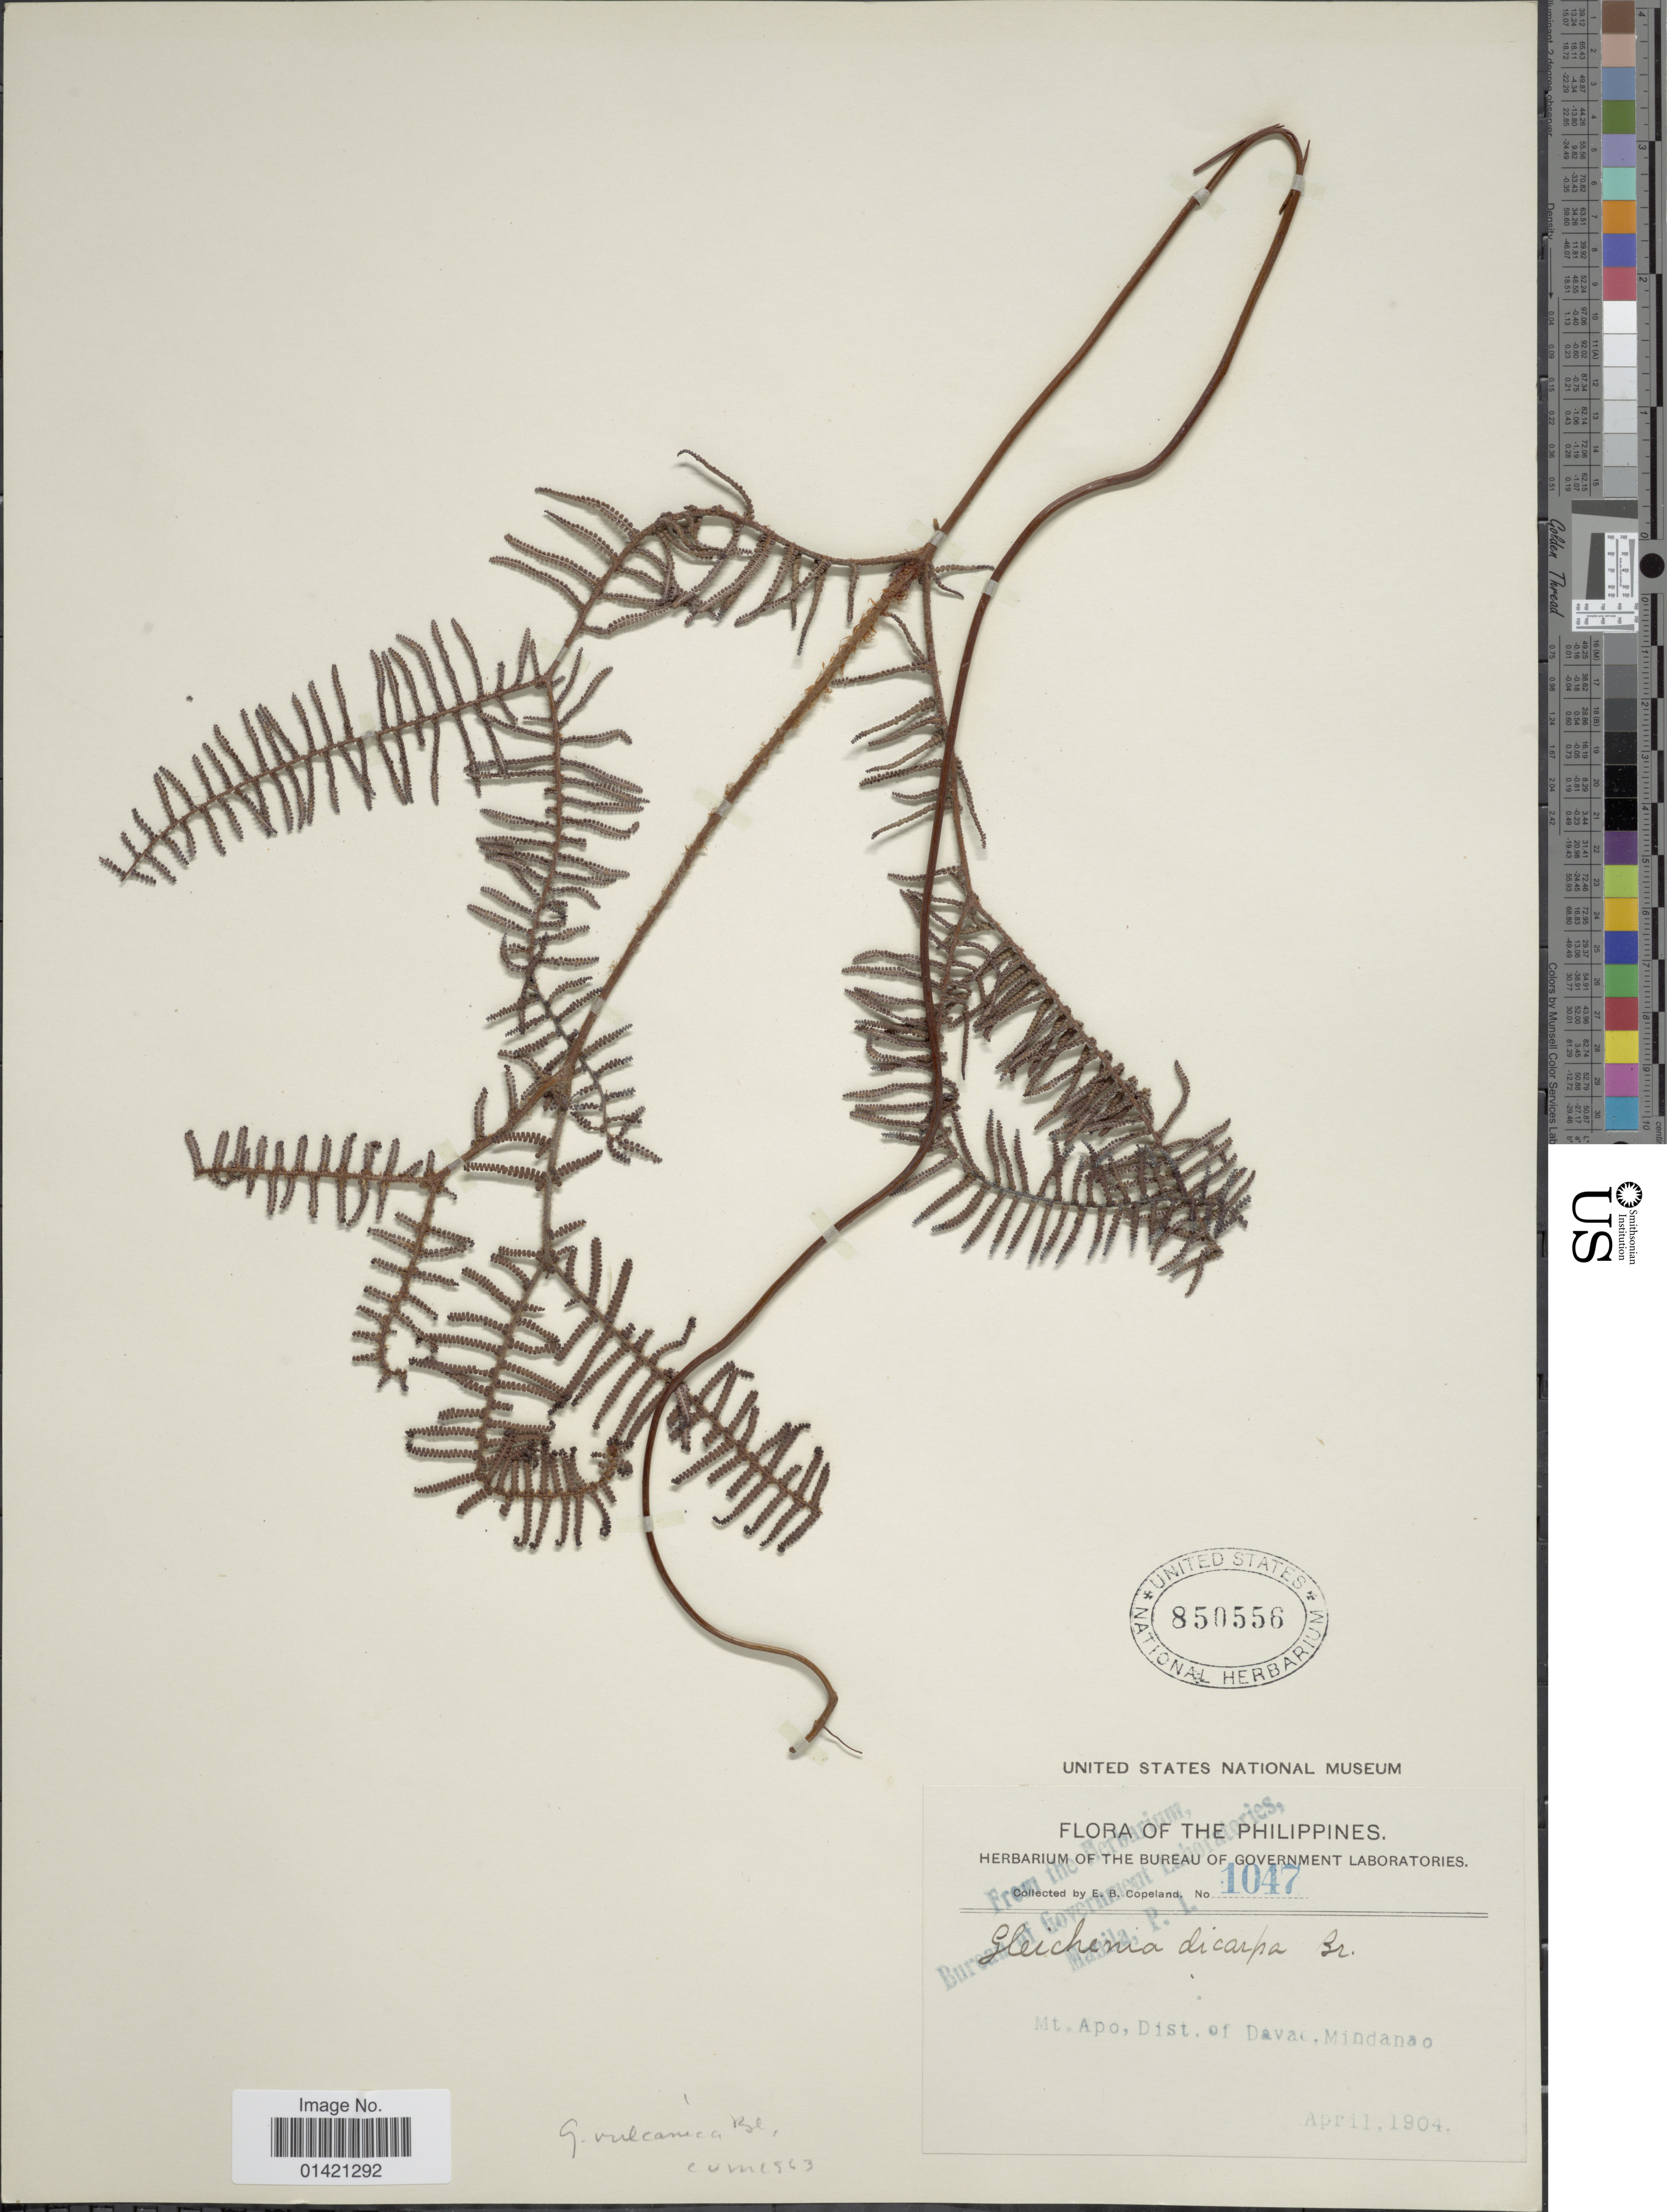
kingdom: Plantae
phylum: Tracheophyta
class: Polypodiopsida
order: Gleicheniales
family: Gleicheniaceae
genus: Gleichenia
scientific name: Gleichenia vulcanica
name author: Blume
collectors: E. B. Copeland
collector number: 1047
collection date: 1904-04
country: Philippines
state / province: Davao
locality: Mt. Apo, Dist. of Davao, Mindanao.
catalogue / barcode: US 850556